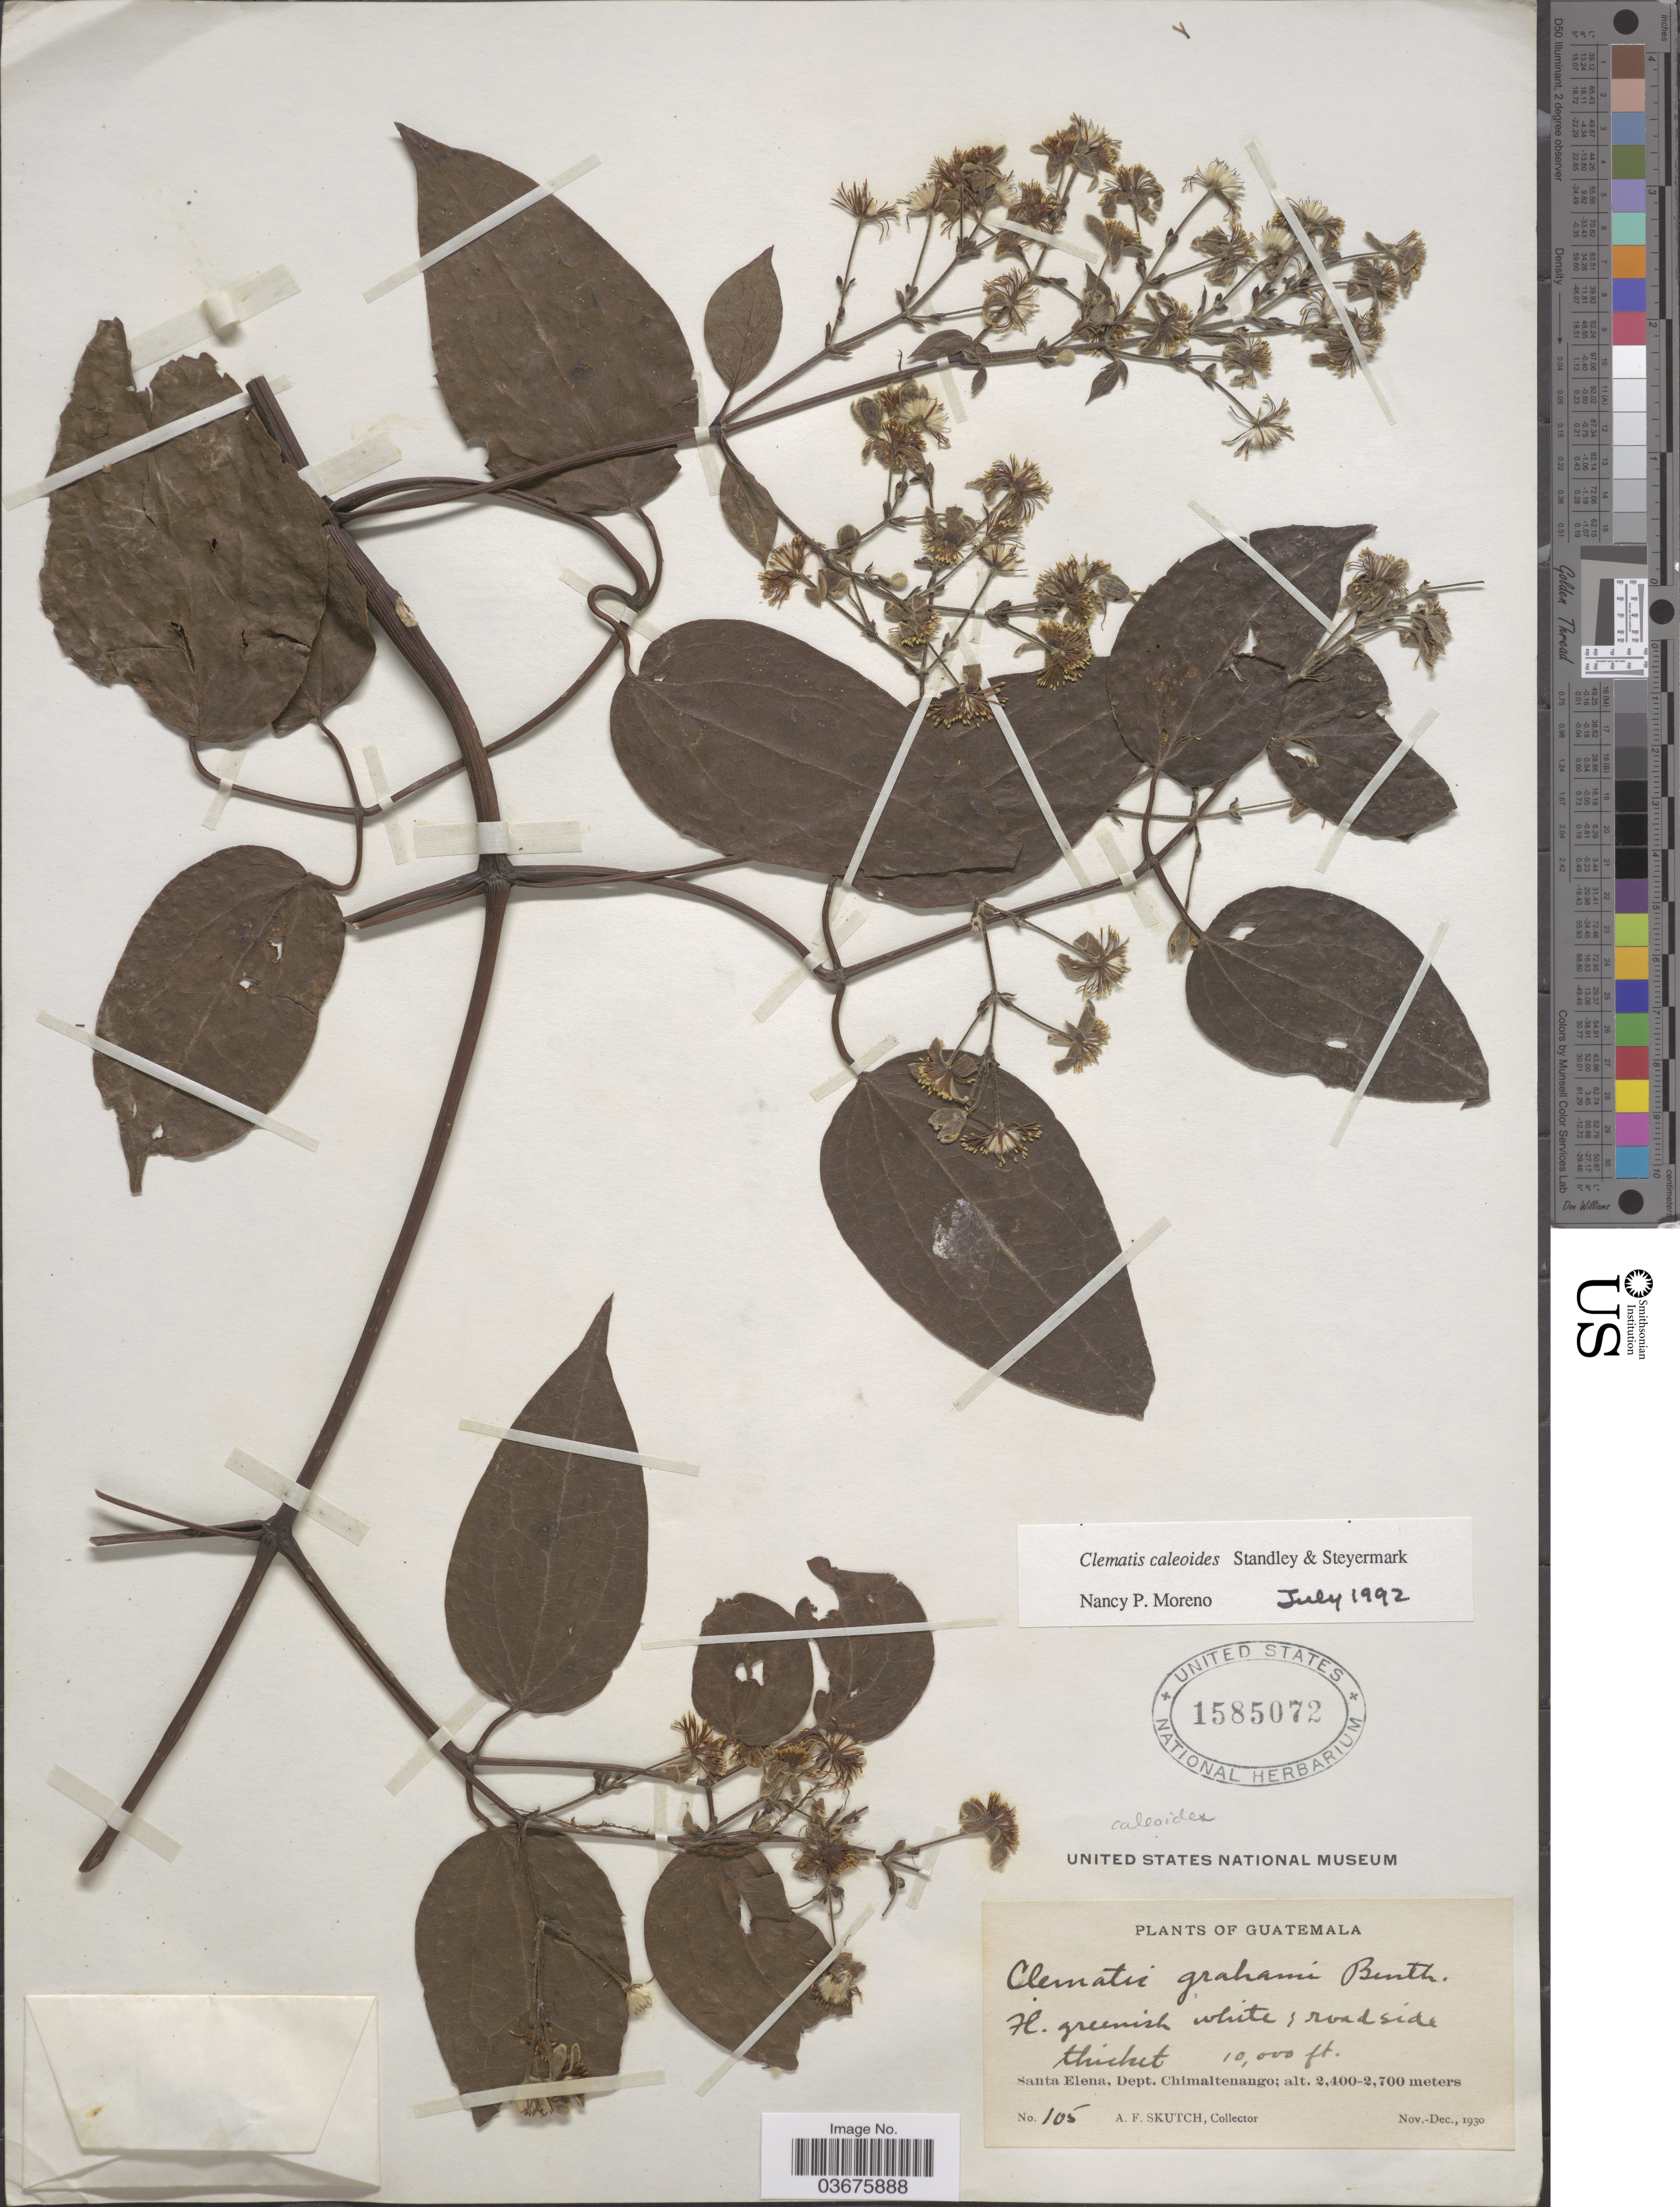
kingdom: Plantae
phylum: Tracheophyta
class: Magnoliopsida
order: Ranunculales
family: Ranunculaceae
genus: Clematis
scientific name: Clematis caleoides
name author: Standl. & Steyerm.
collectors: A. F. Skutch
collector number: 105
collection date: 1930-11/1930-12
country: Guatemala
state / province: Chimaltenango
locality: Santa Elena, Dept. Chimaltenango.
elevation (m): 3048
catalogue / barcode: US 1585072